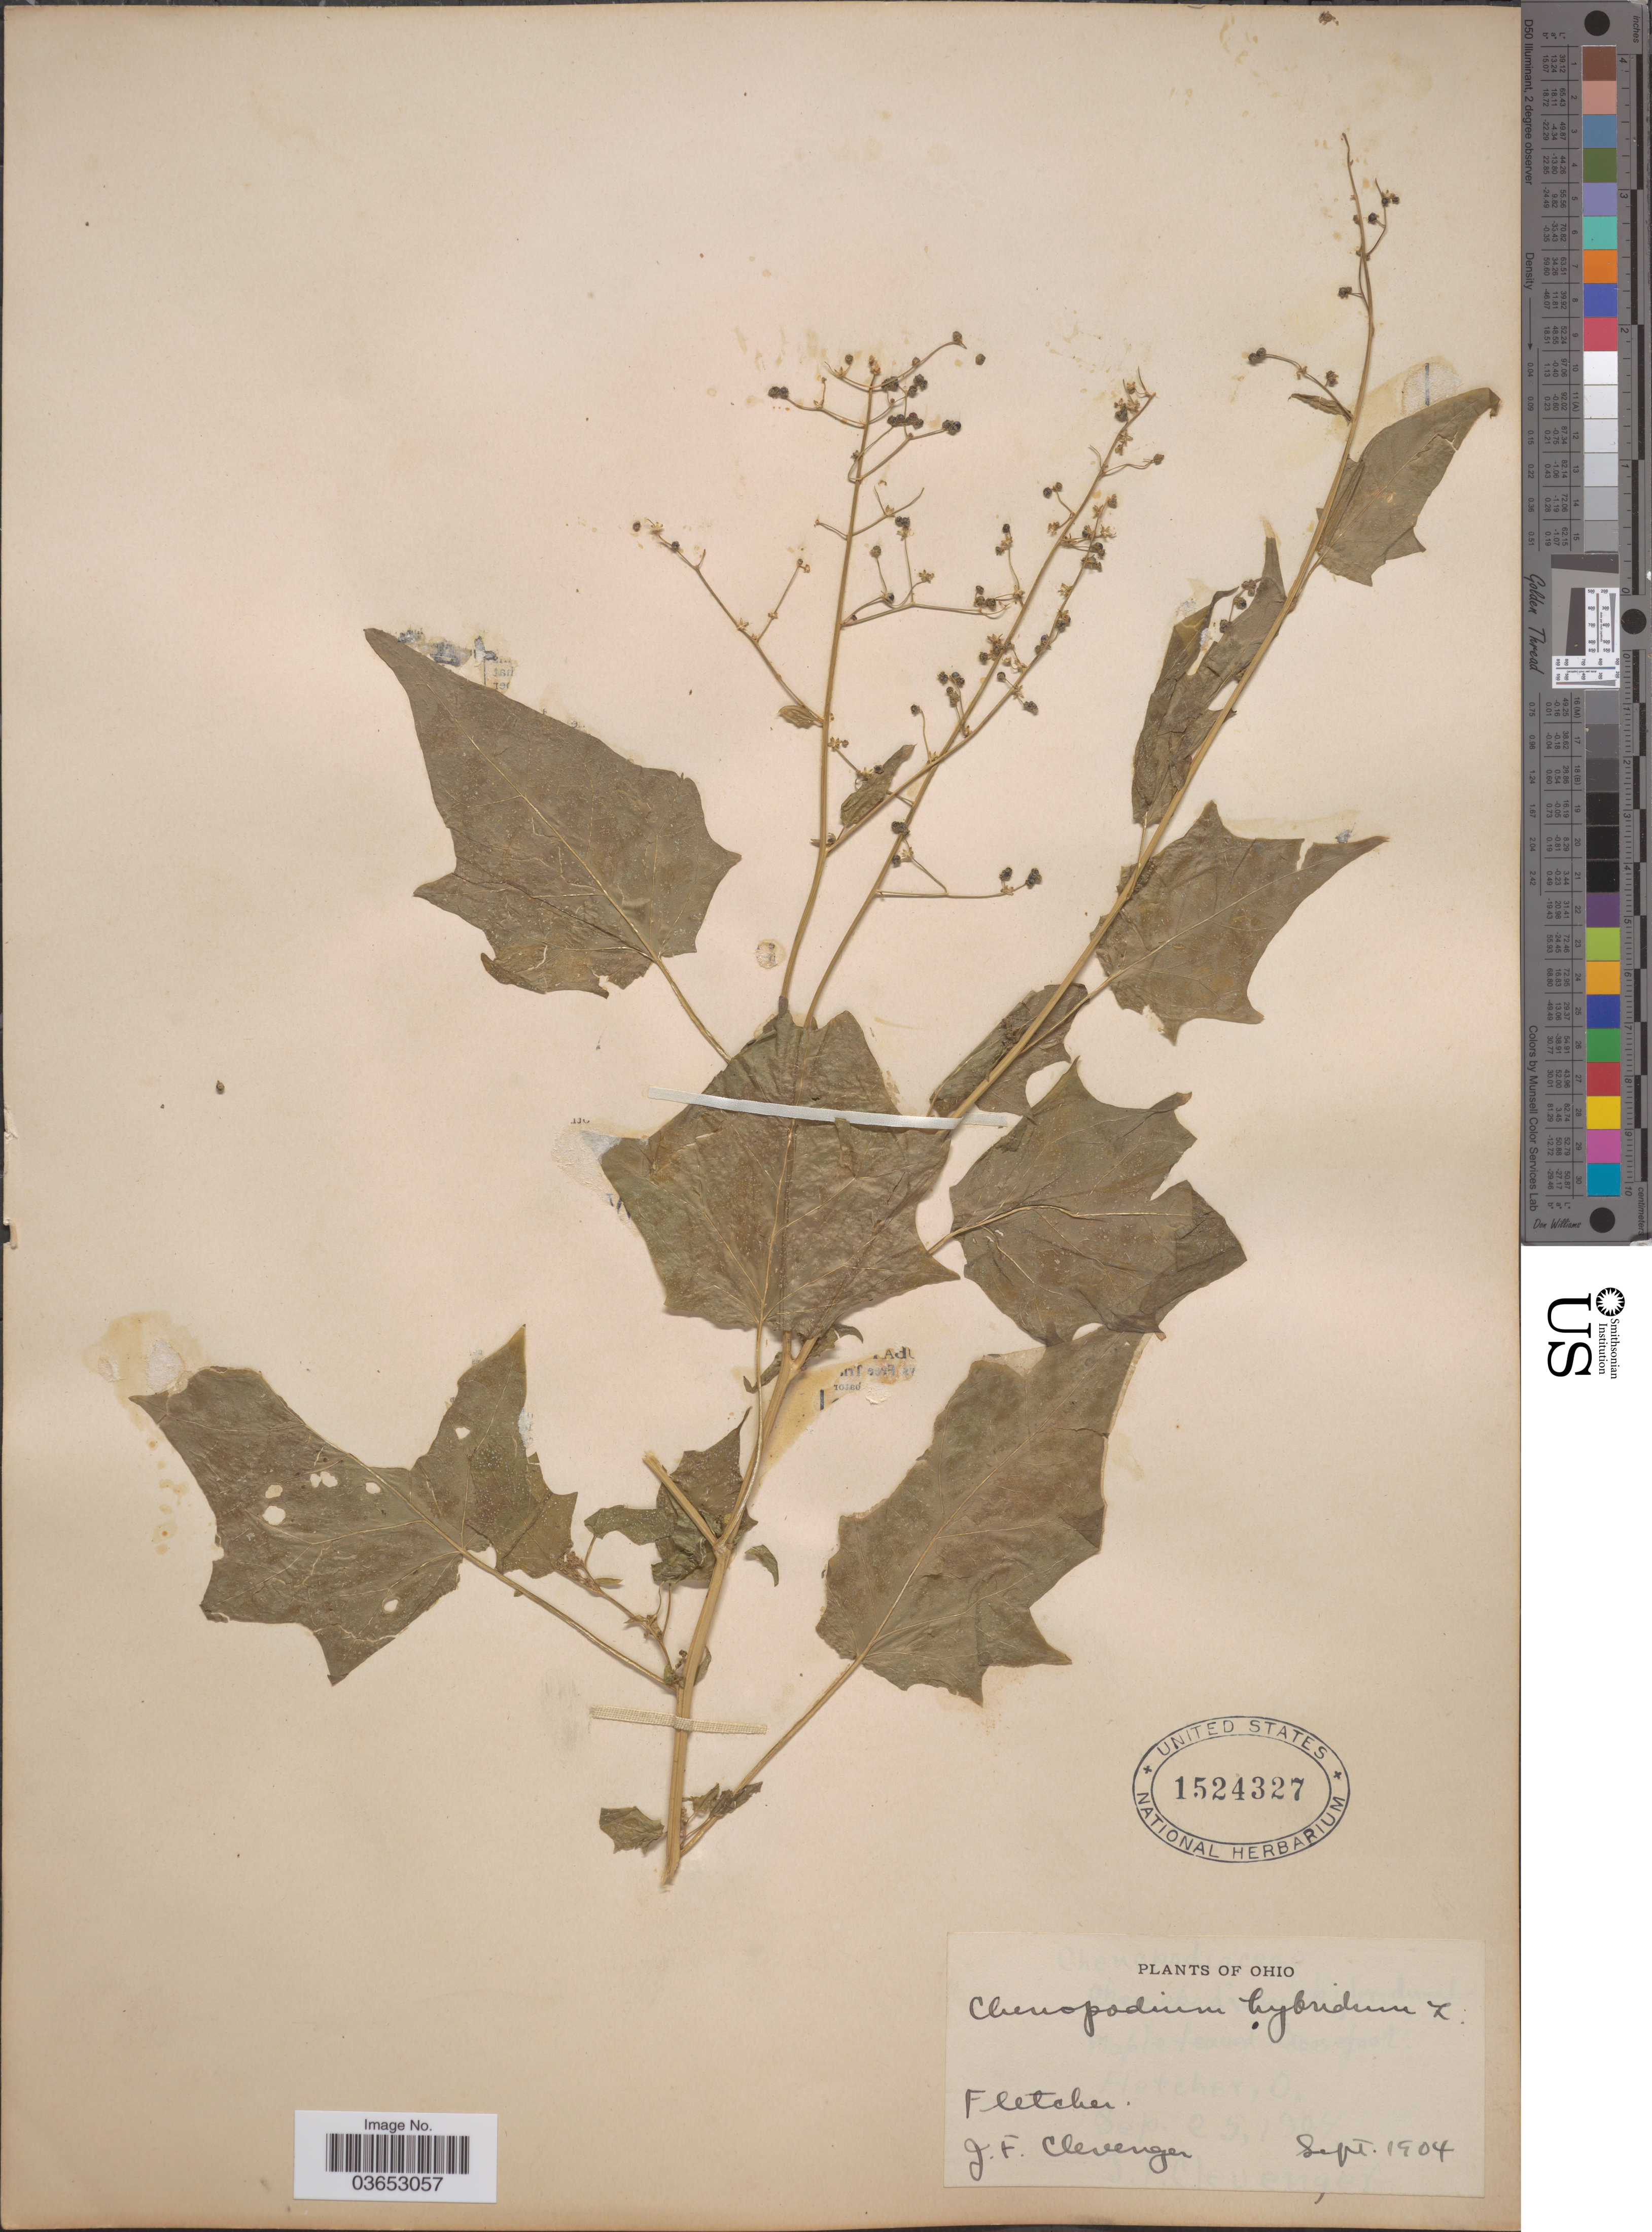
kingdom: Plantae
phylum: Tracheophyta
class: Magnoliopsida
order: Caryophyllales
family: Amaranthaceae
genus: Chenopodium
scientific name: Chenopodium gigantospermum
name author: Aellen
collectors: J. F. Clevenger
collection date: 1904-09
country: United States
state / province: Ohio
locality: Fletcher.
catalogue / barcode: US 1524327